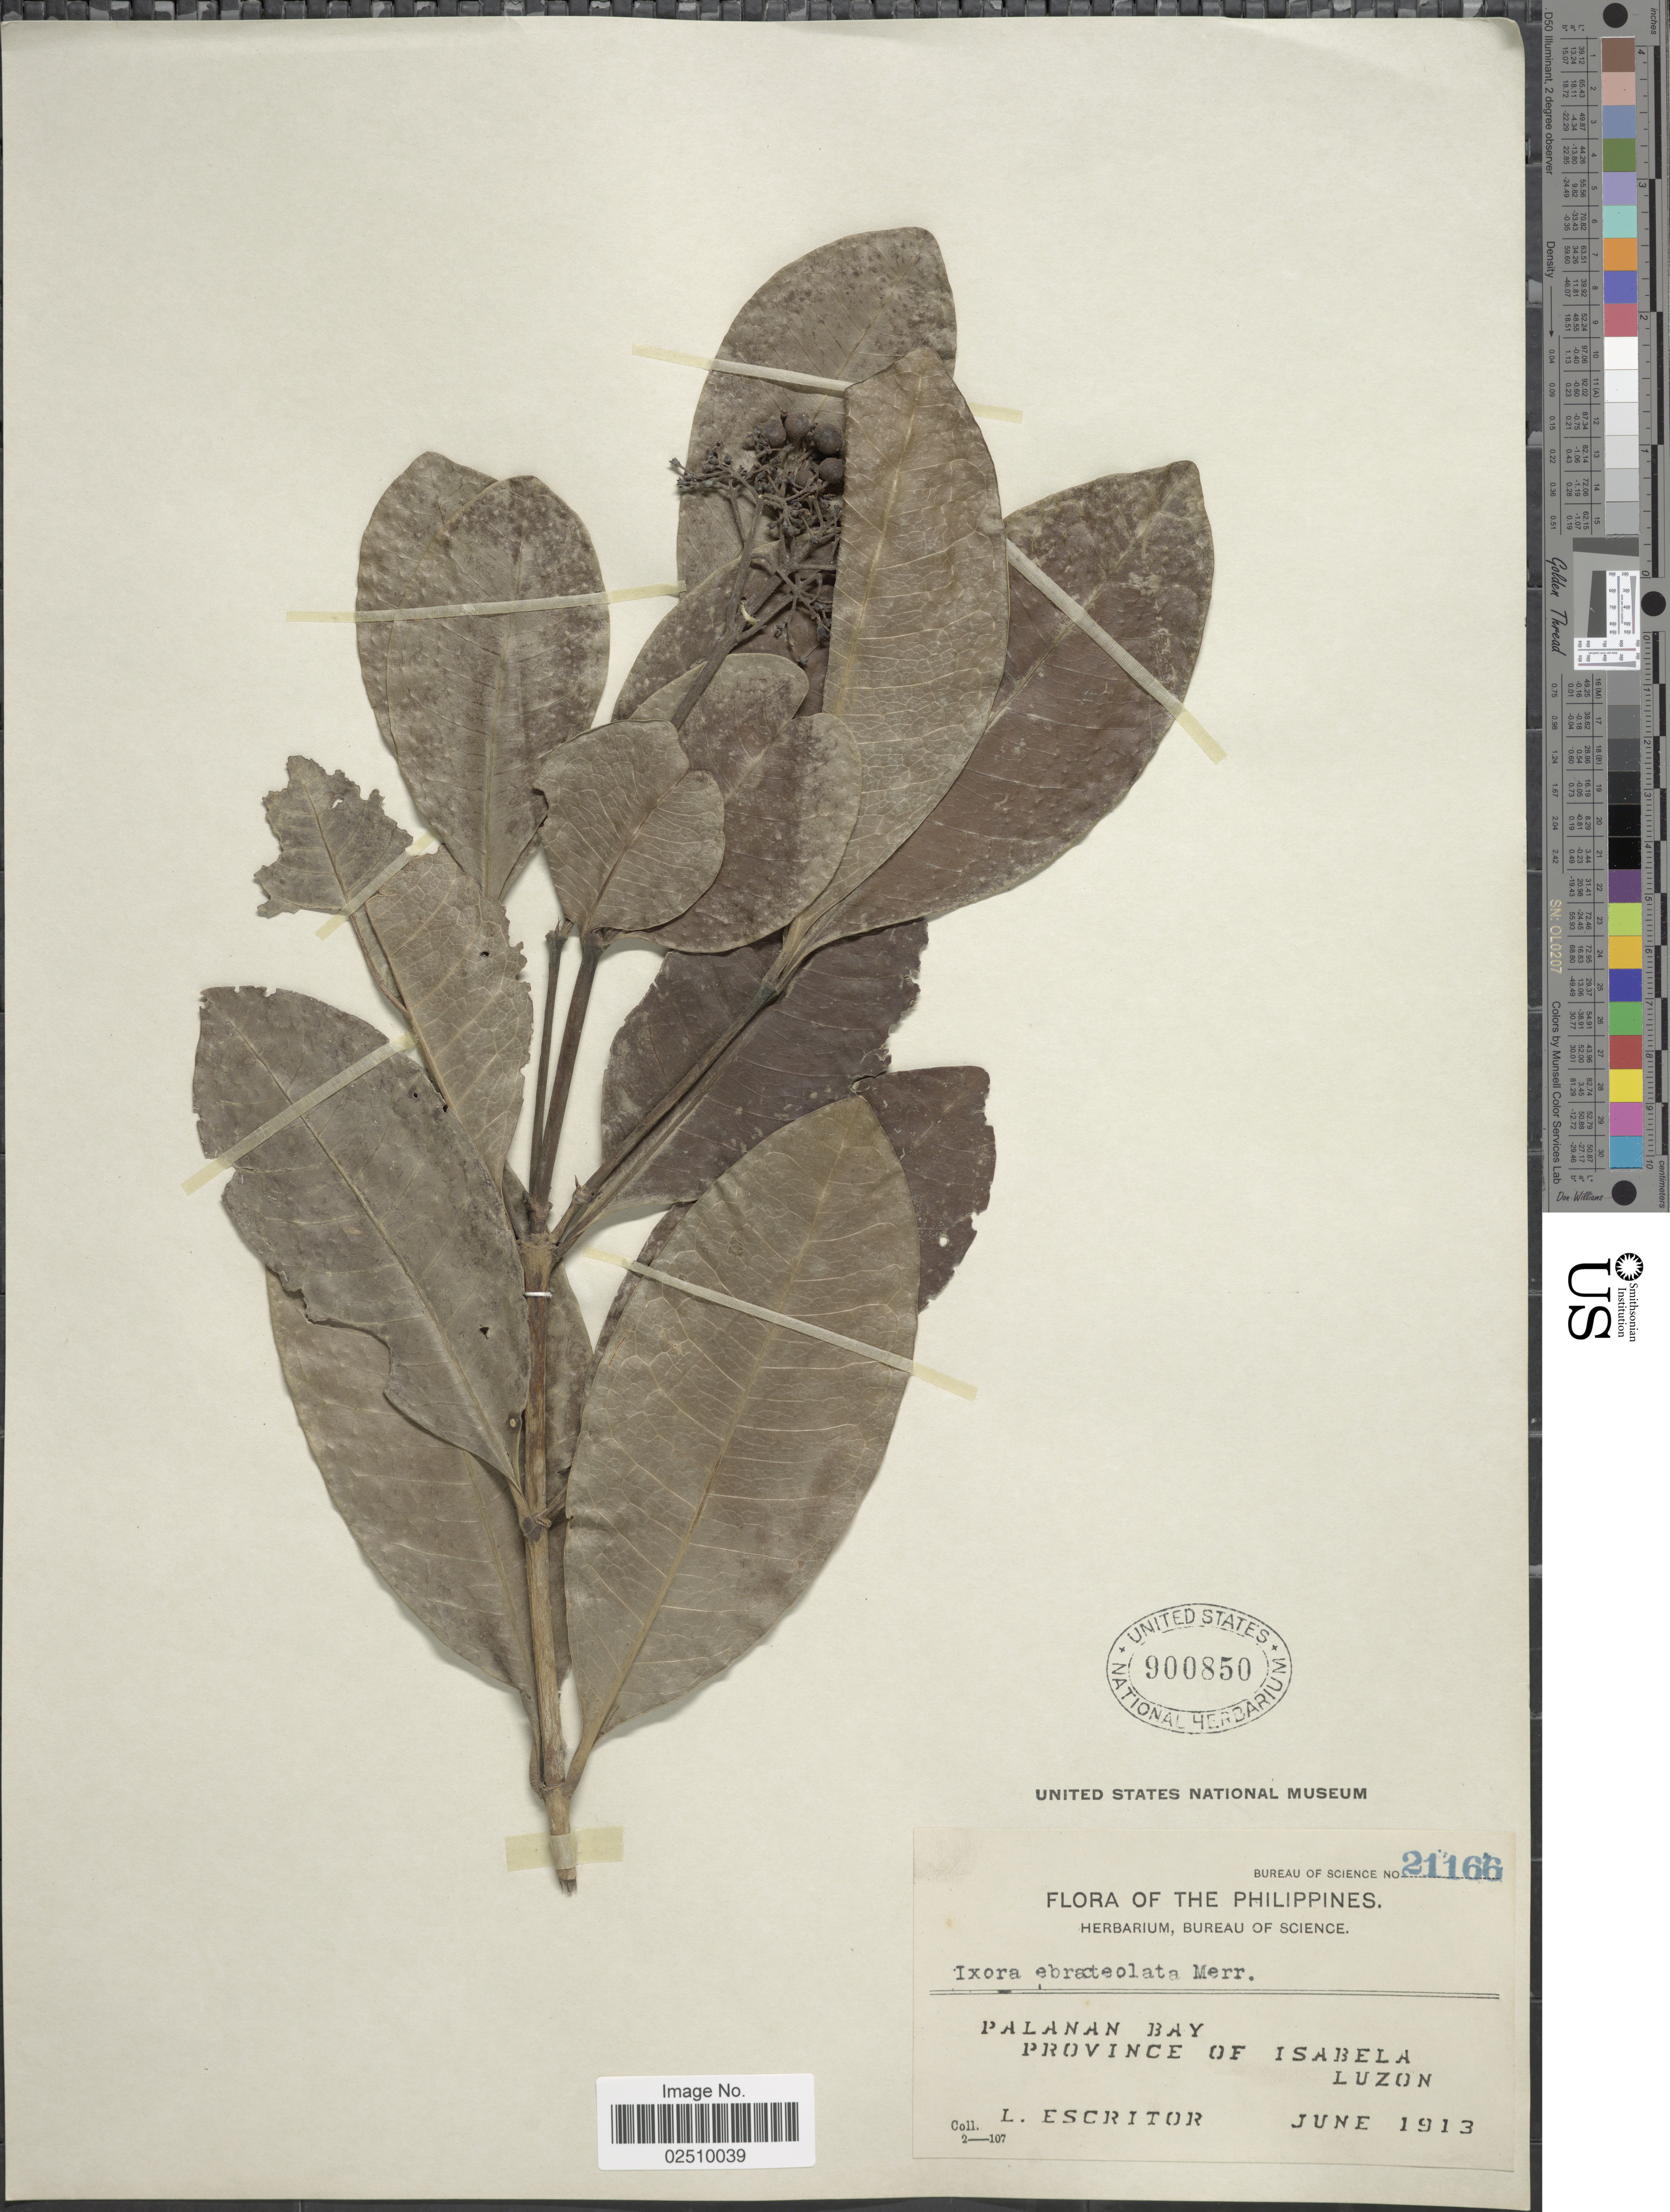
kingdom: Plantae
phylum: Tracheophyta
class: Magnoliopsida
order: Gentianales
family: Rubiaceae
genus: Ixora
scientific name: Ixora ebracteolata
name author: Merr.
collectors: L. Escritor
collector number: Bureau of Science 21166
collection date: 1913-06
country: Philippines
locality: Palanan Bay, Province of Isabela, Luzon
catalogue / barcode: US 900850